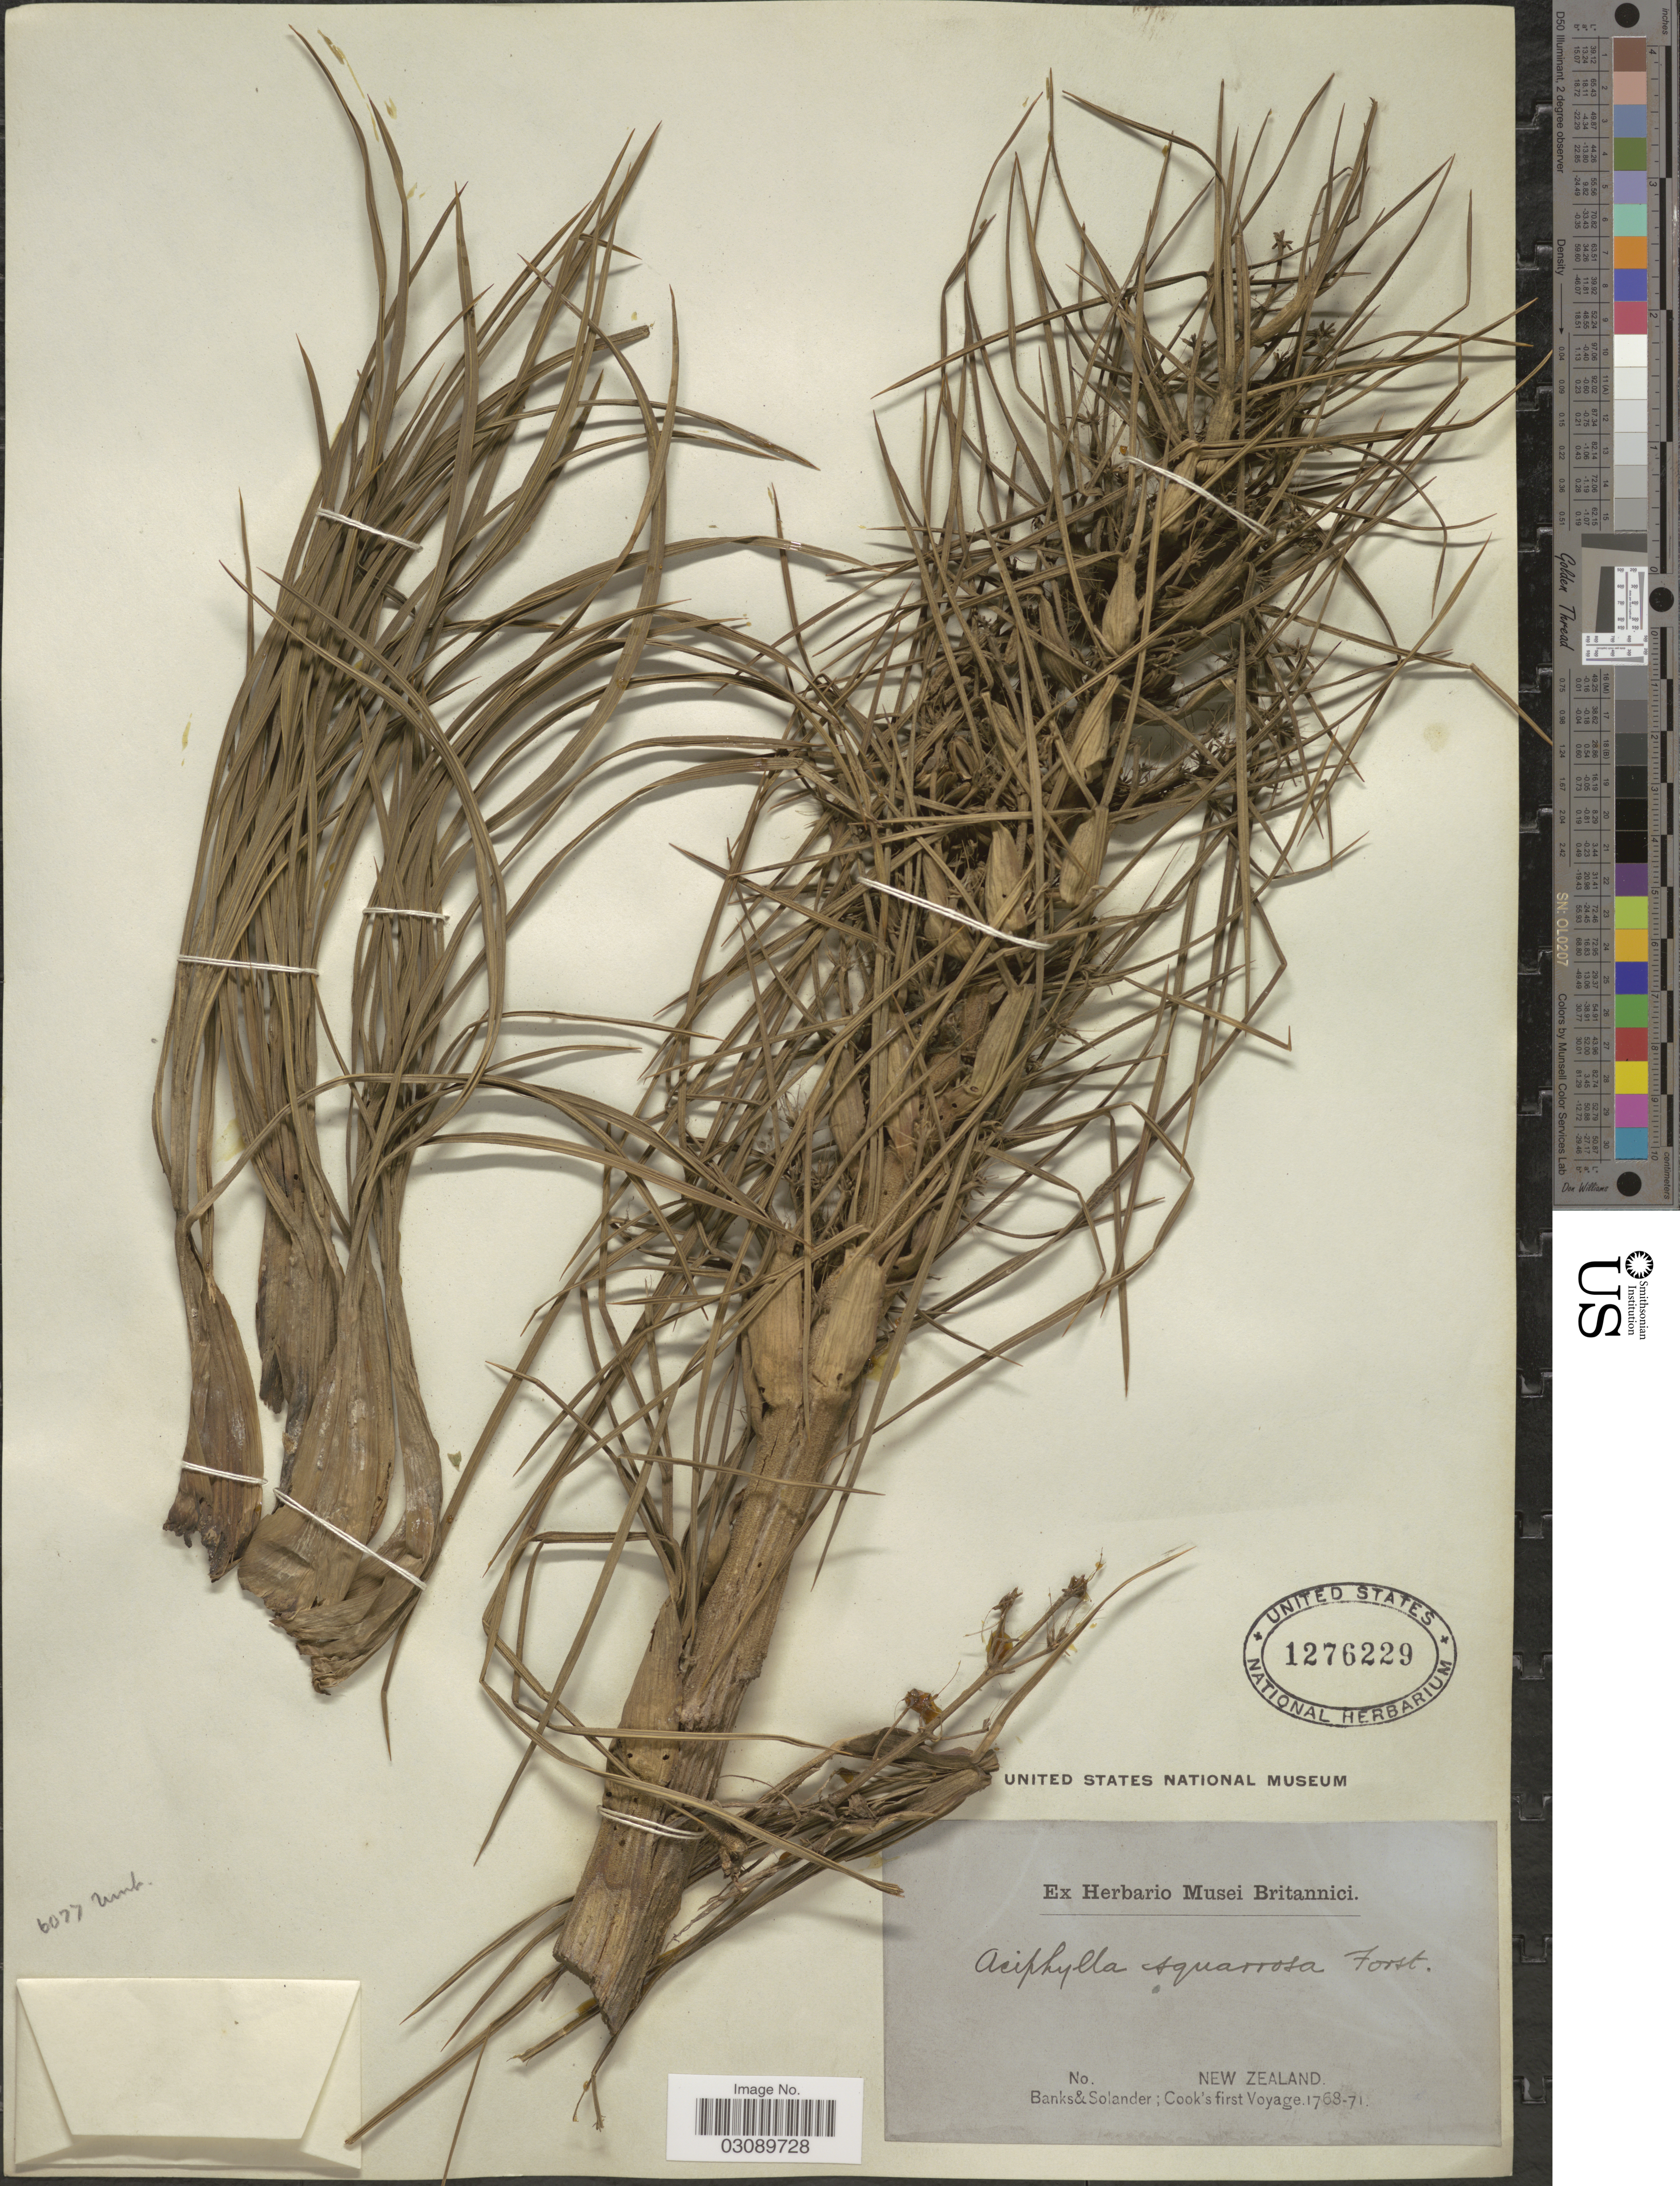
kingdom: Plantae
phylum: Tracheophyta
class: Magnoliopsida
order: Apiales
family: Apiaceae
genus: Aciphylla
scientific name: Aciphylla squarrosa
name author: J.R. Forst. & G. Forst.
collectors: -- Banks & -- Solander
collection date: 1768/1771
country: New Zealand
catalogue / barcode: US 1276229